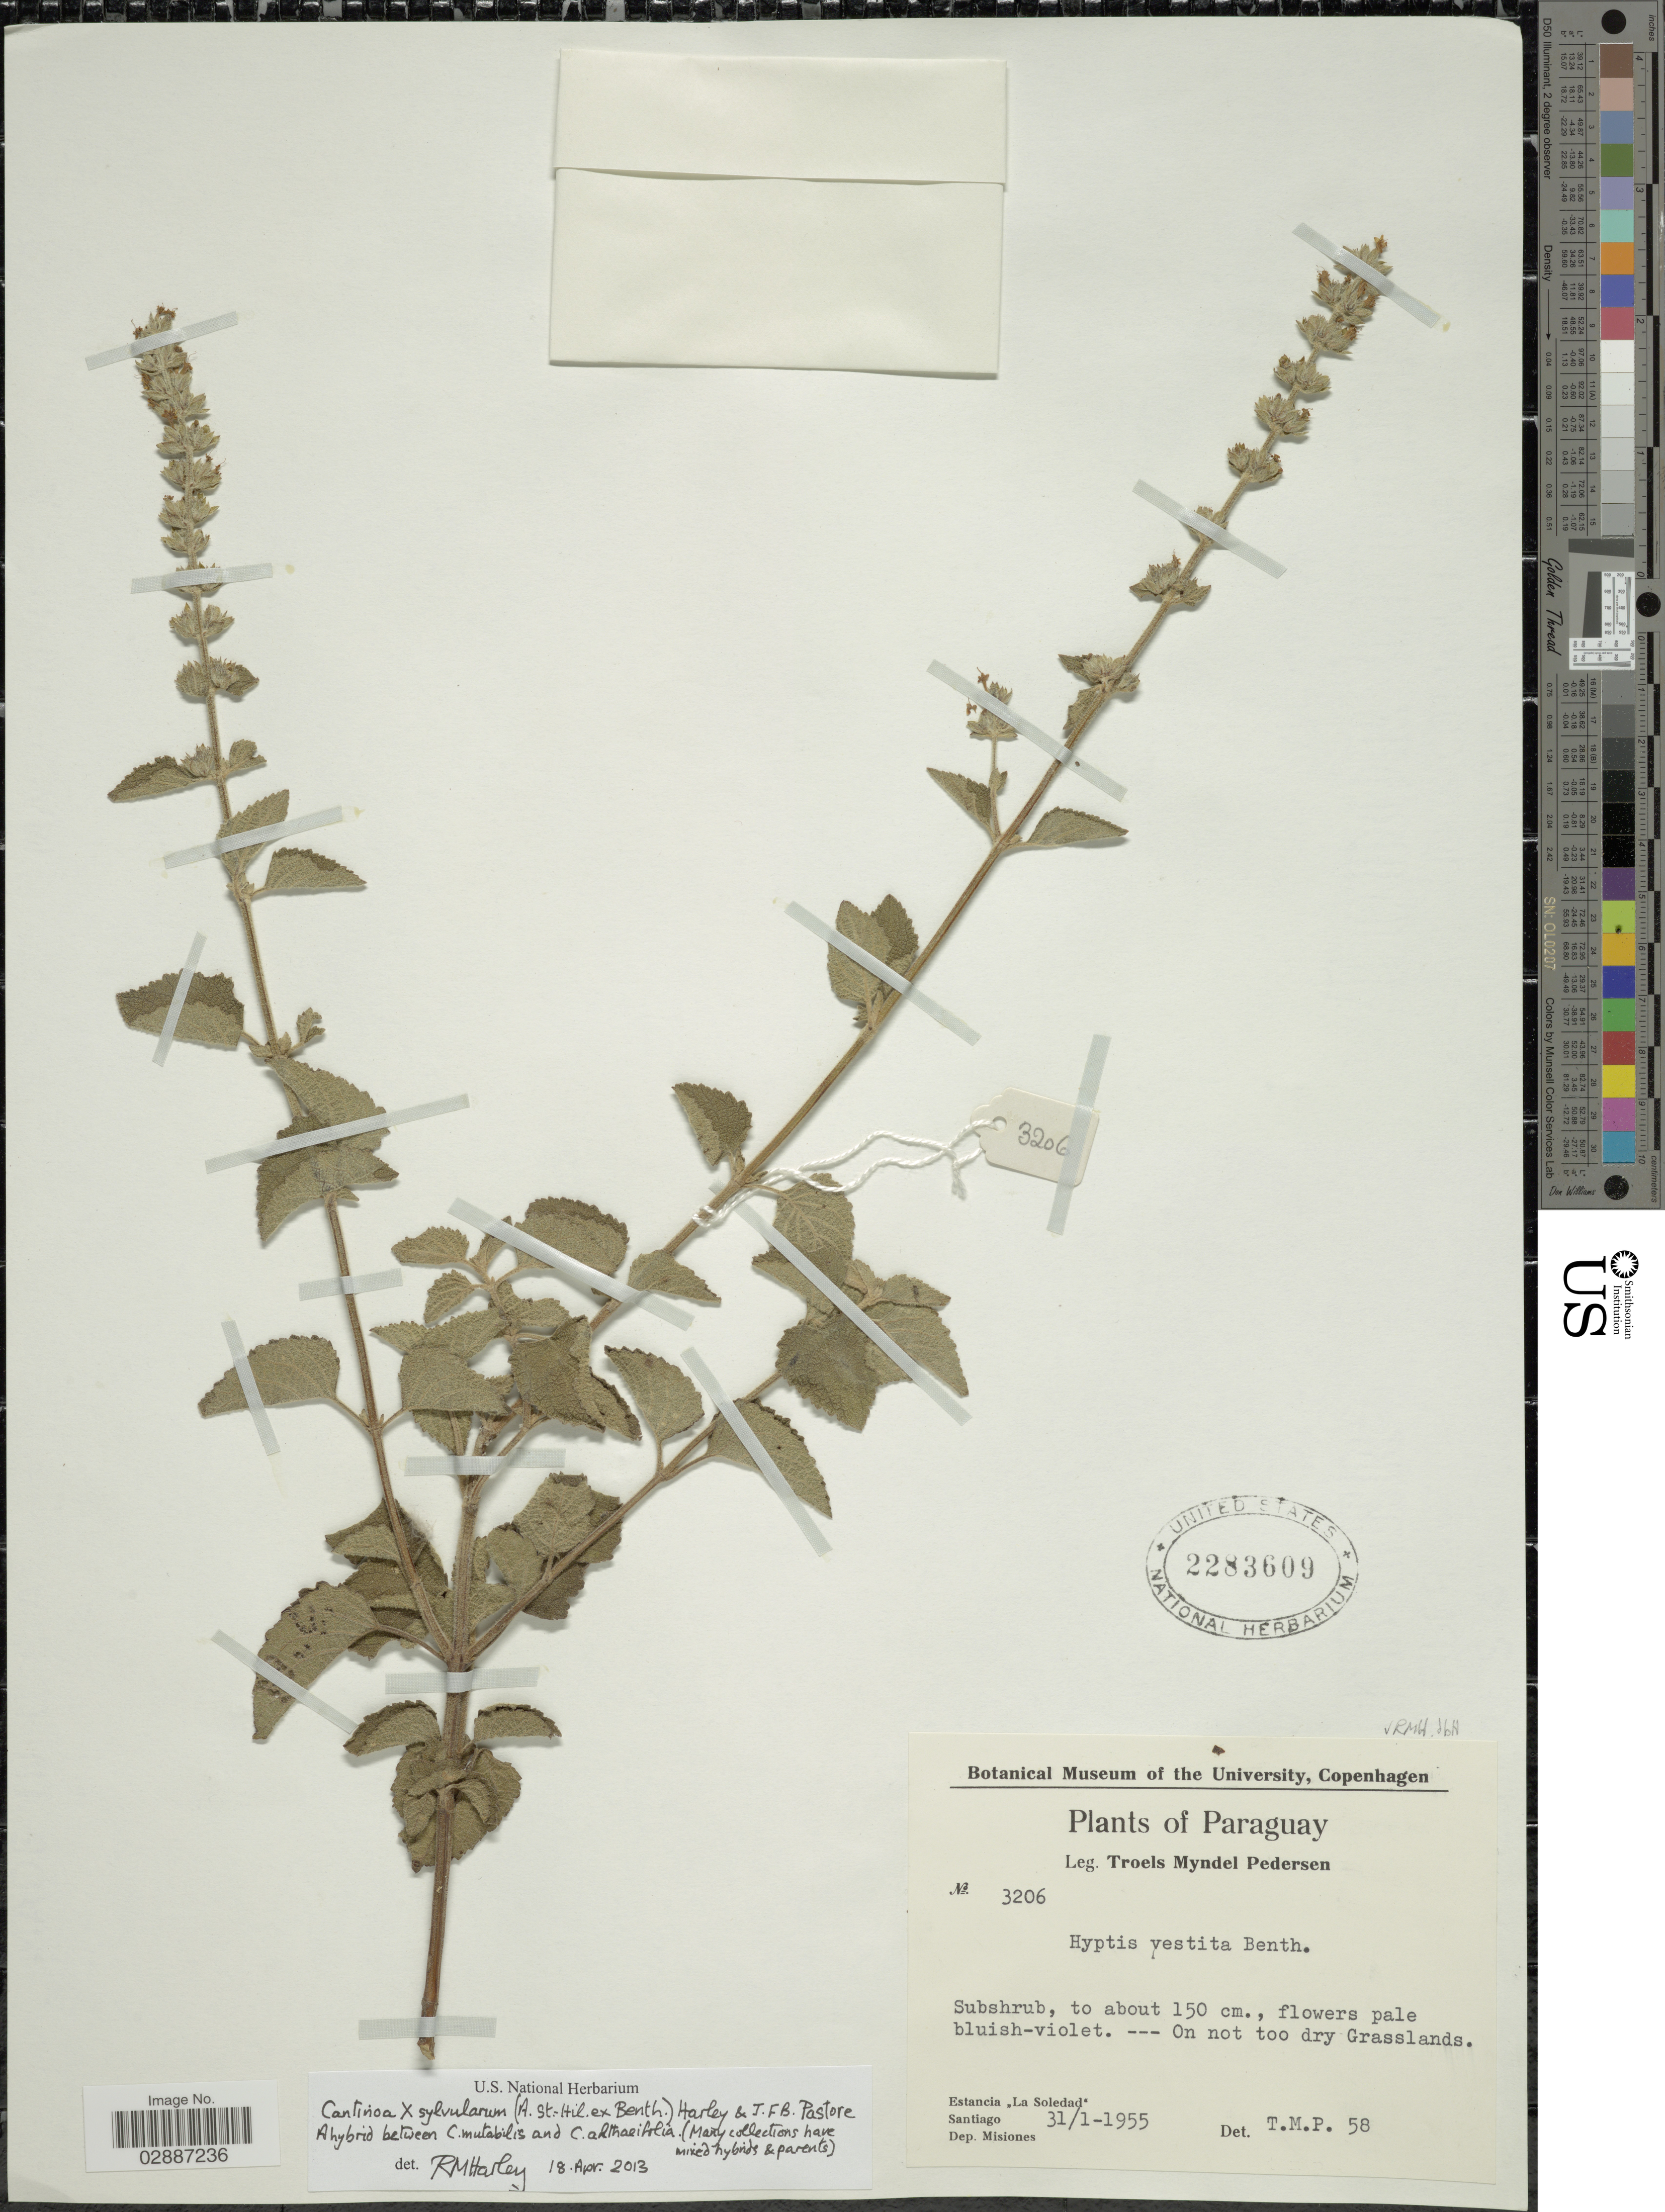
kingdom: Plantae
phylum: Tracheophyta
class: Magnoliopsida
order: Lamiales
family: Lamiaceae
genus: Cantinoa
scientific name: Cantinoa x sylvularum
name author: (A. St.-Hil. ex Benth.) Harley & J.F.B. Pastore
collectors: T. Pederson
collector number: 3206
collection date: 1955-01-31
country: Argentina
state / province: Misiones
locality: Estancia "La Soledad". Santiago. Dep. Misiones.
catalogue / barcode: US 2283609